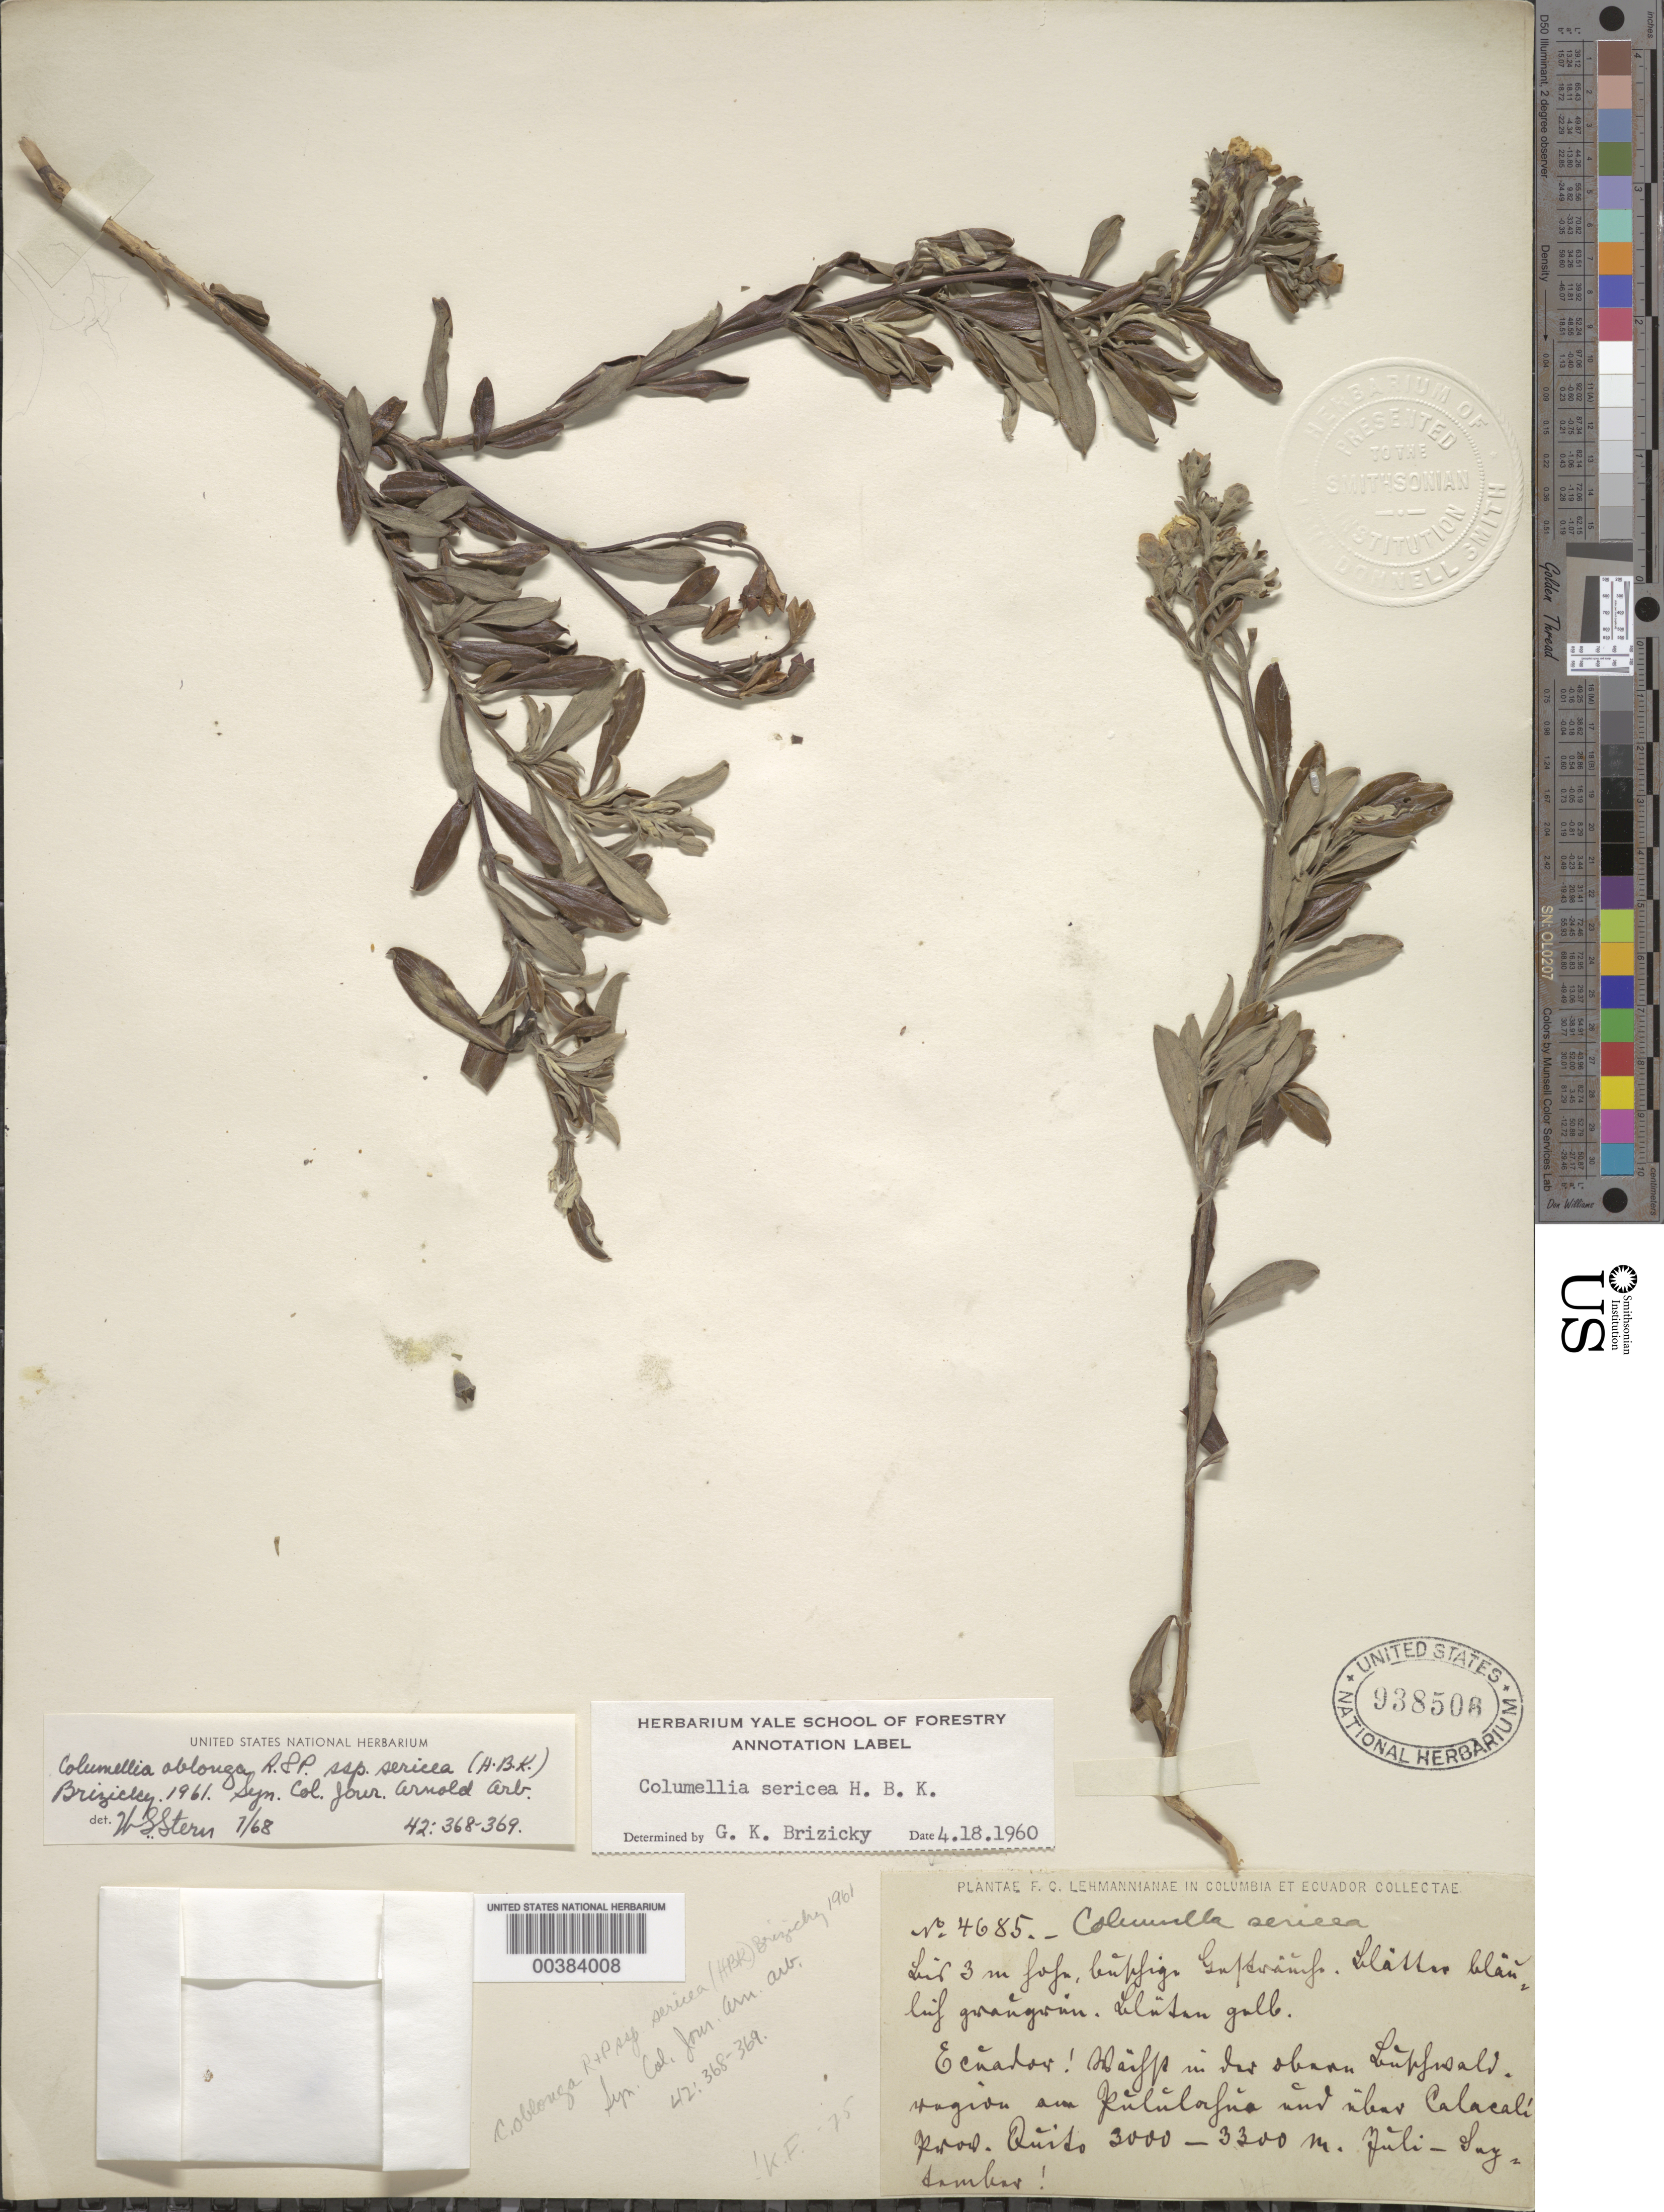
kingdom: Plantae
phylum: Tracheophyta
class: Magnoliopsida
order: Bruniales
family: Columelliaceae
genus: Columellia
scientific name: Columellia oblonga subsp. sericea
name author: (Kunth) Brizicky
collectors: F. C. Lehmann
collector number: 4685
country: Ecuador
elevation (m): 3000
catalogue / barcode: US 938506